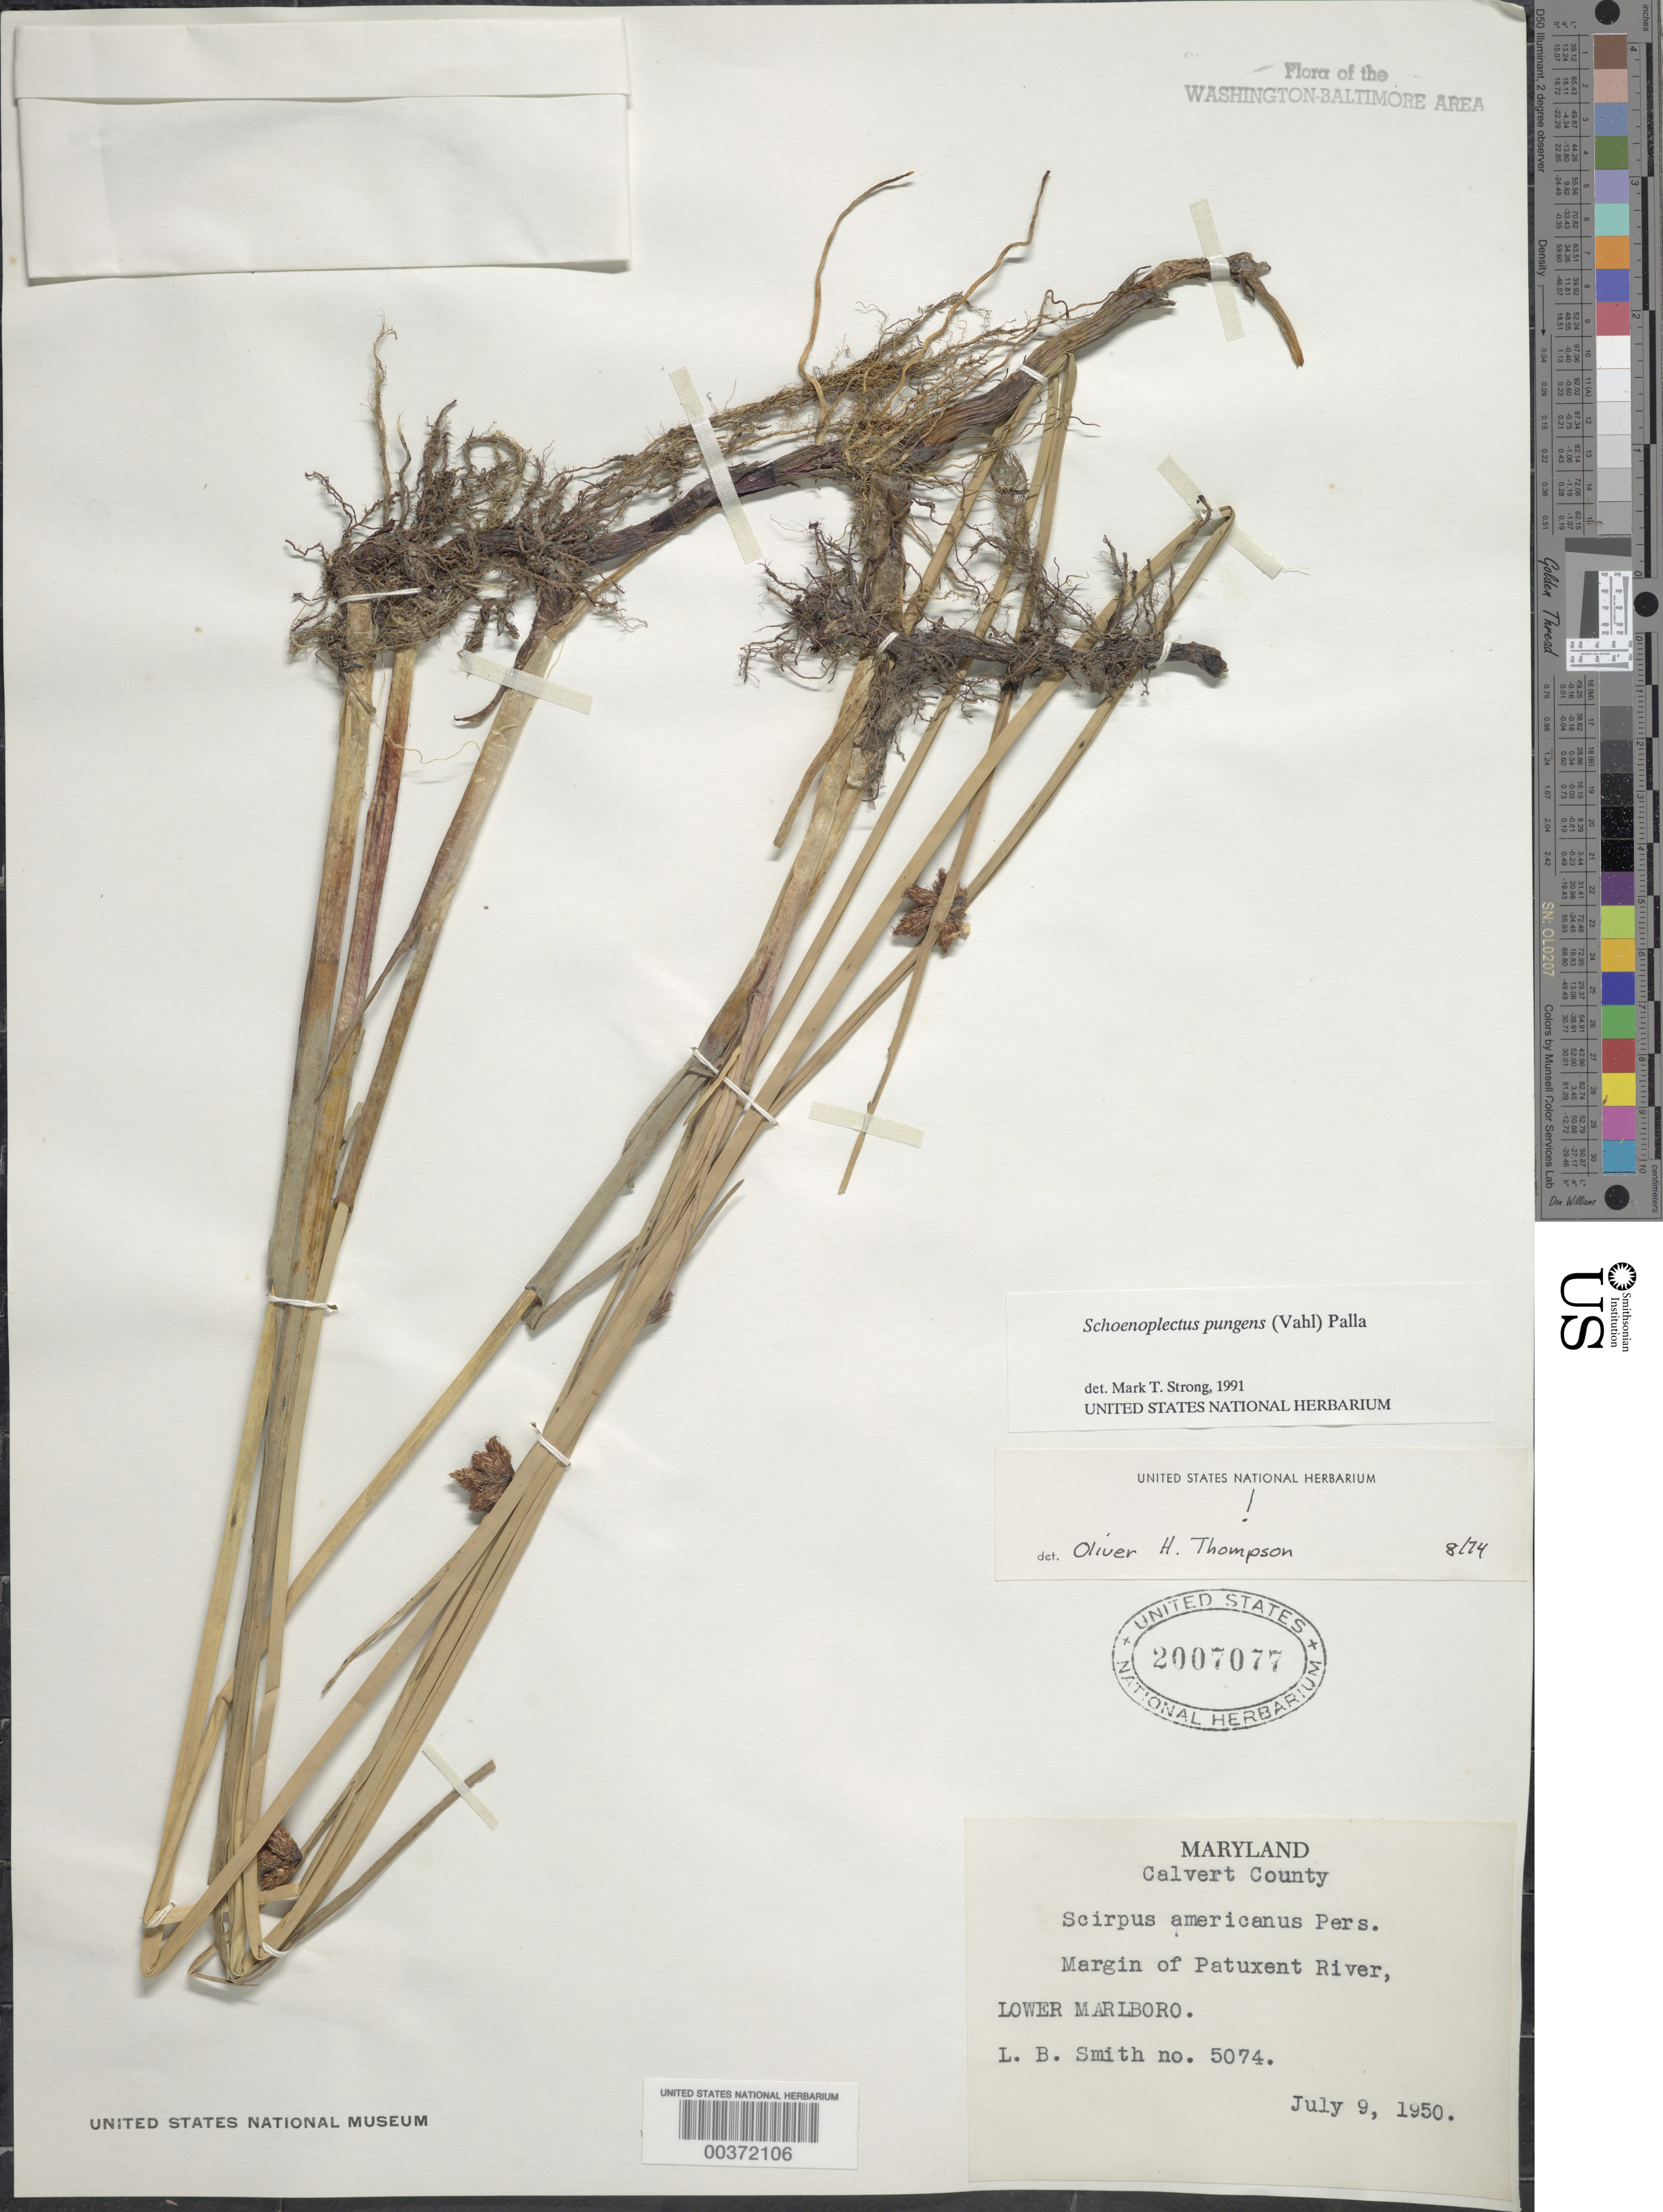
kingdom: Plantae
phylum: Tracheophyta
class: Liliopsida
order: Poales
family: Cyperaceae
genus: Schoenoplectus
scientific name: Schoenoplectus americanus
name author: (Pers.) Volkart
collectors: L. Smith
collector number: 5074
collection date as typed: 09 Jul 1950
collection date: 1950-07-09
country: United States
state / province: Maryland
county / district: Calvert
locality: Patuxent River, Lower Marlboro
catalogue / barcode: US 2007077